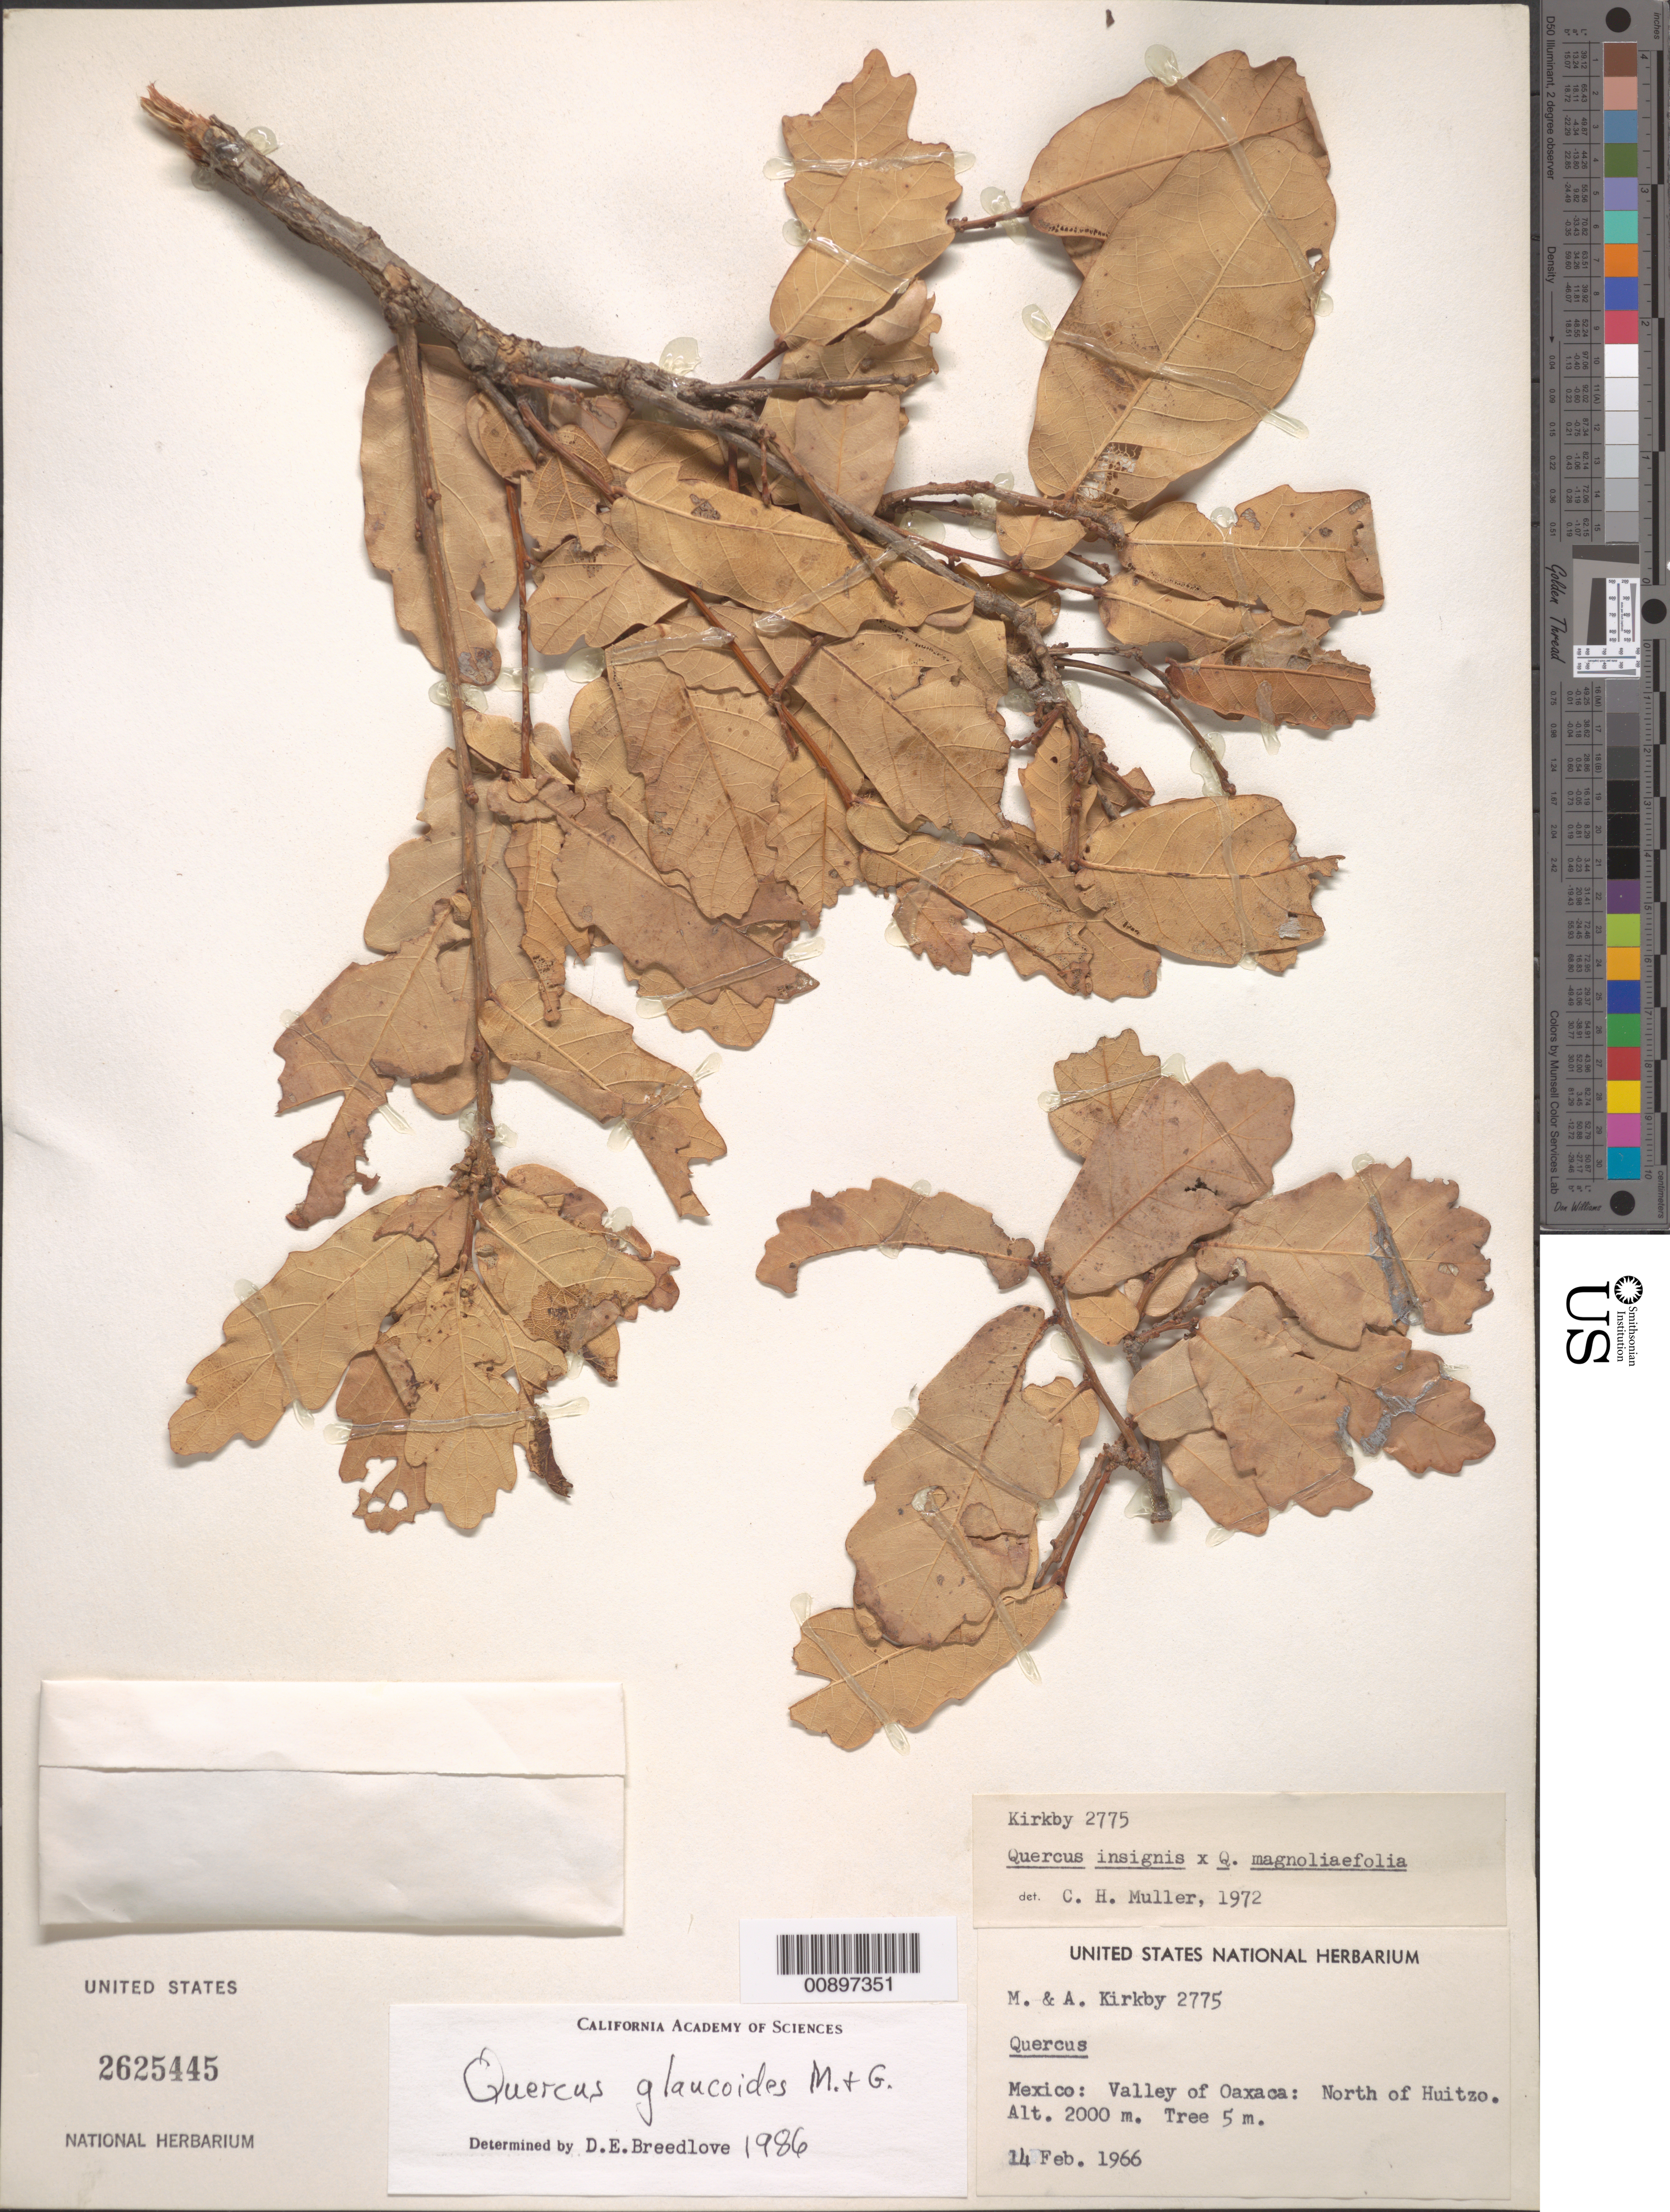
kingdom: Plantae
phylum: Tracheophyta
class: Magnoliopsida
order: Fagales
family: Fagaceae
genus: Quercus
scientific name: Quercus glaucoides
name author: M. Martens & Galeotti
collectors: Kirkby, M. & A. Kirkby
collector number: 2775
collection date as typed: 14 Feb 1966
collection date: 1966-02-14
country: Mexico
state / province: Oaxaca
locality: Valley of Oaxaca: North of Huitzo.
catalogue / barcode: US 2625445